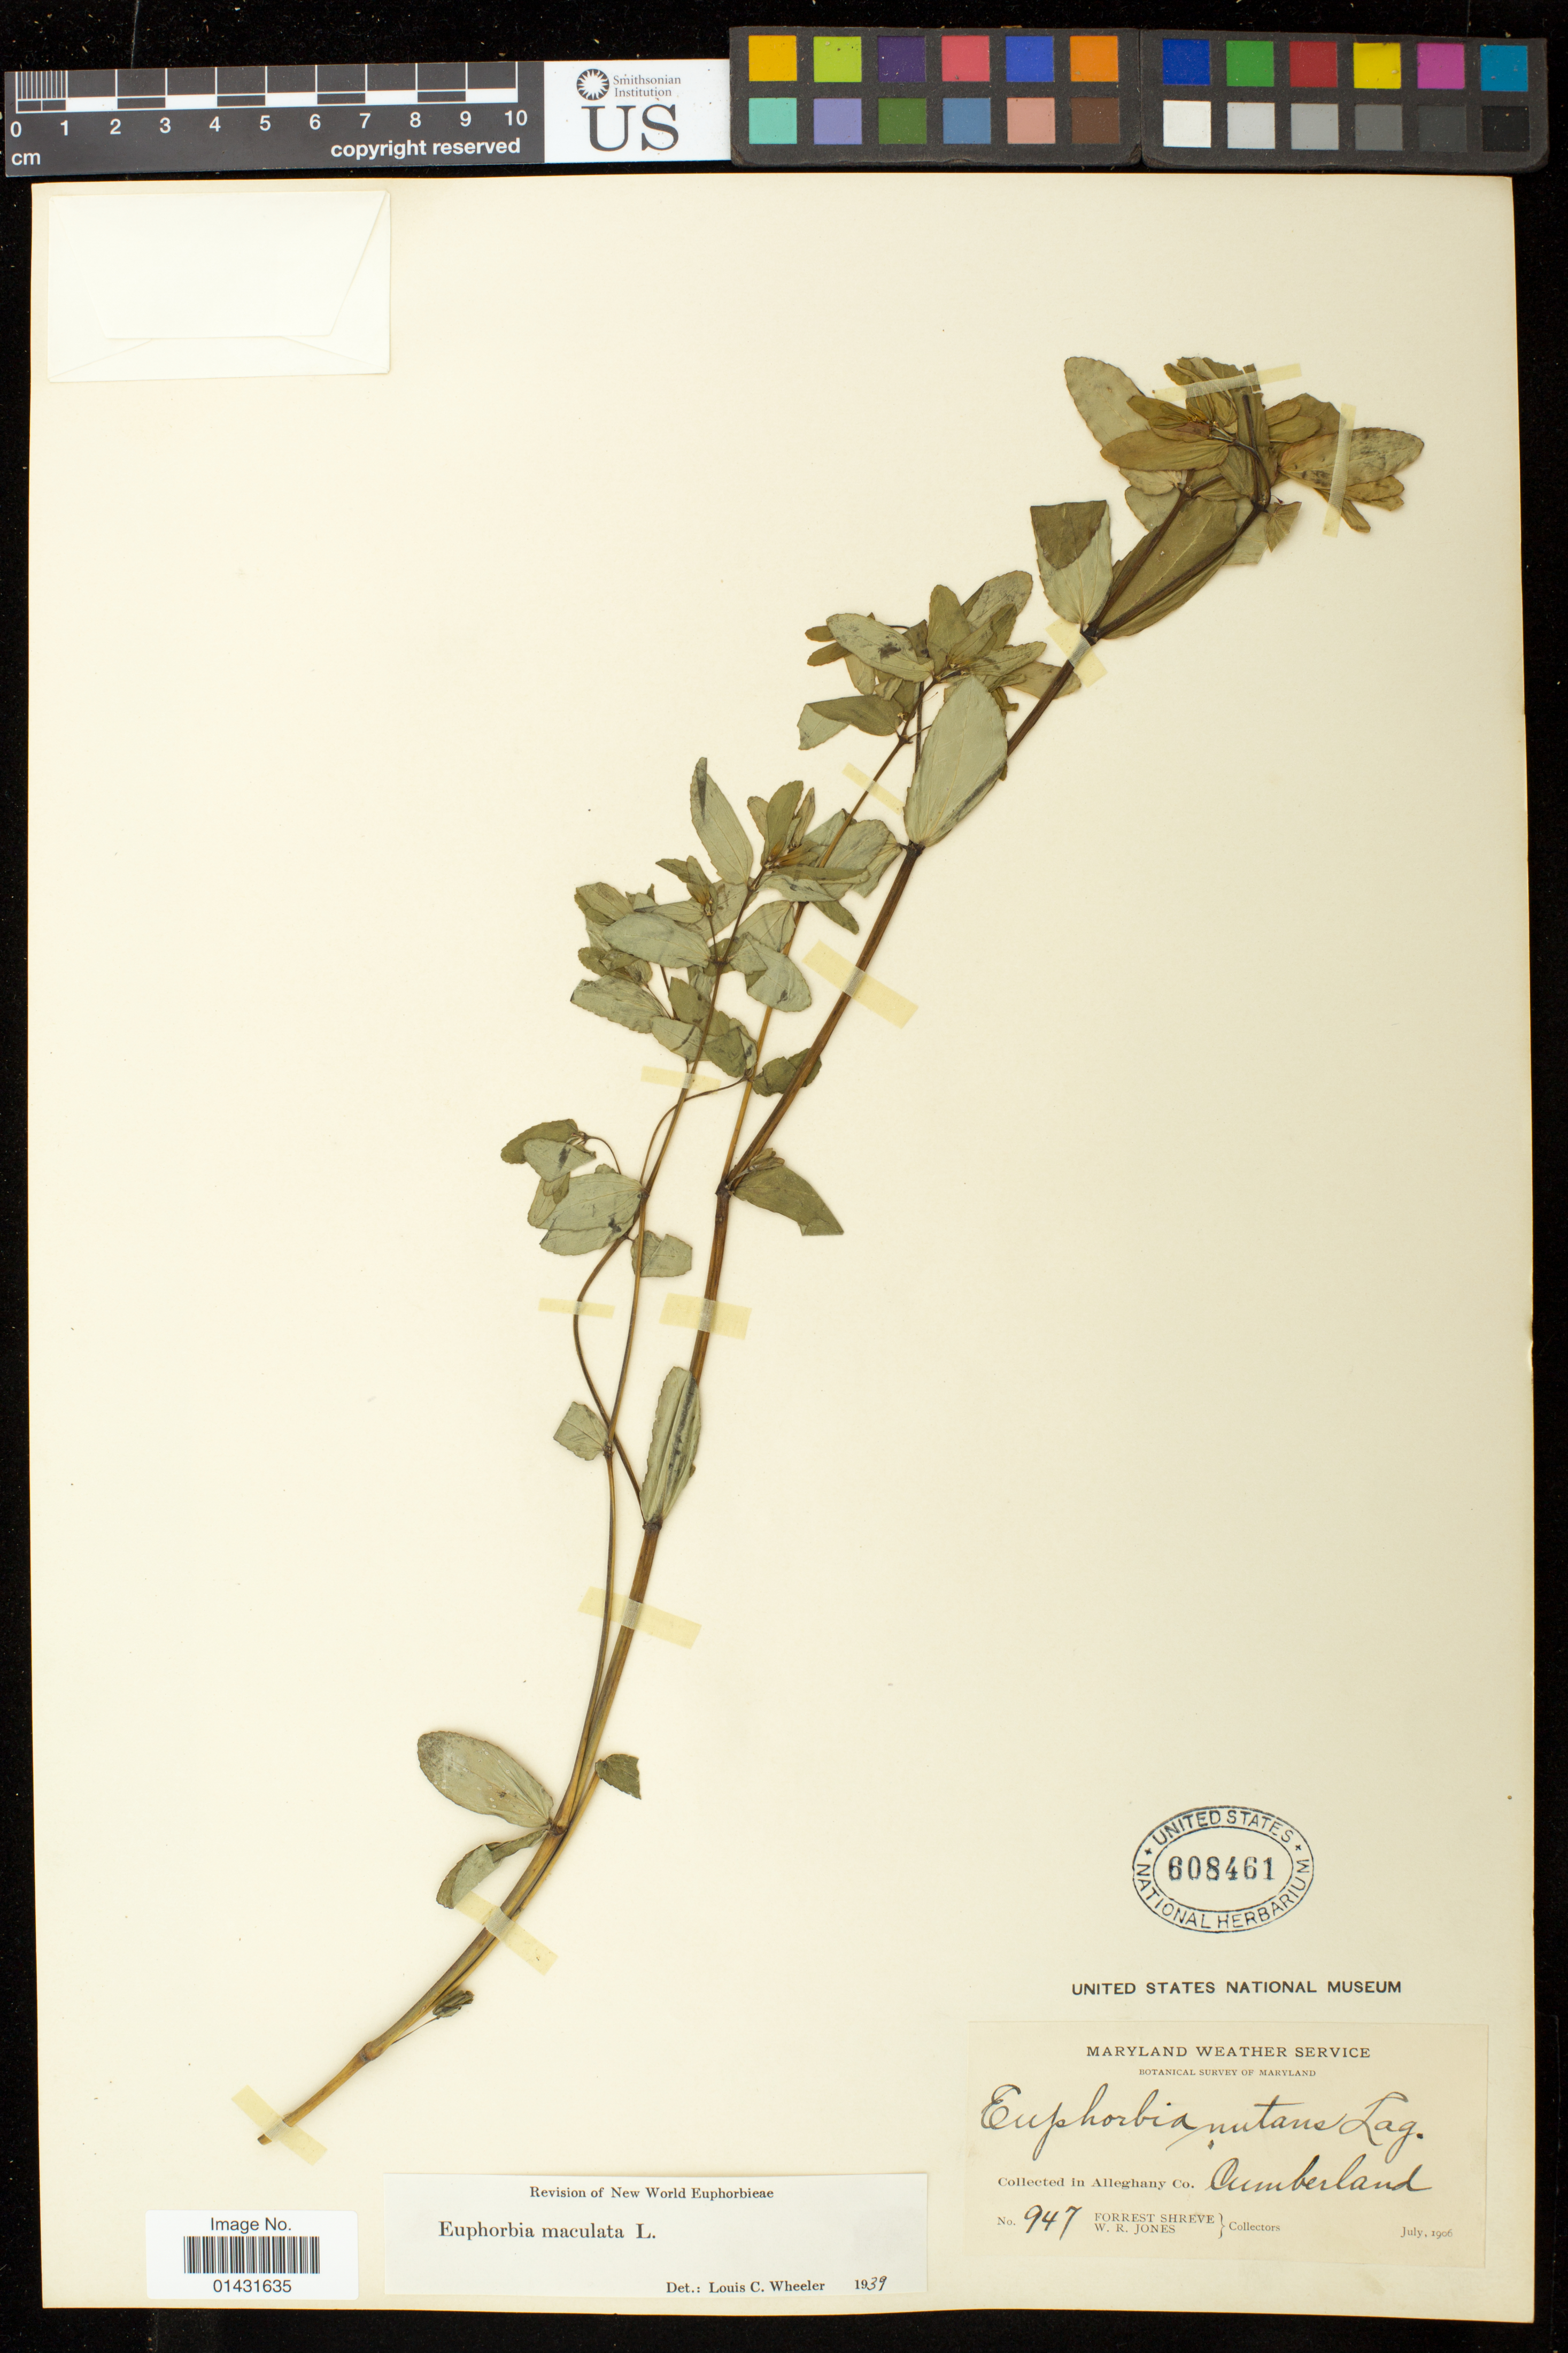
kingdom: Plantae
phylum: Tracheophyta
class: Magnoliopsida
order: Malpighiales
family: Euphorbiaceae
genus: Euphorbia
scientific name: Euphorbia hypericifolia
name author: L.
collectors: F. Shreve & W. R. Jones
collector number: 947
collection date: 1906-07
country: United States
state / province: Maryland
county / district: Allegany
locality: Cumberland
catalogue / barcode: US 608461